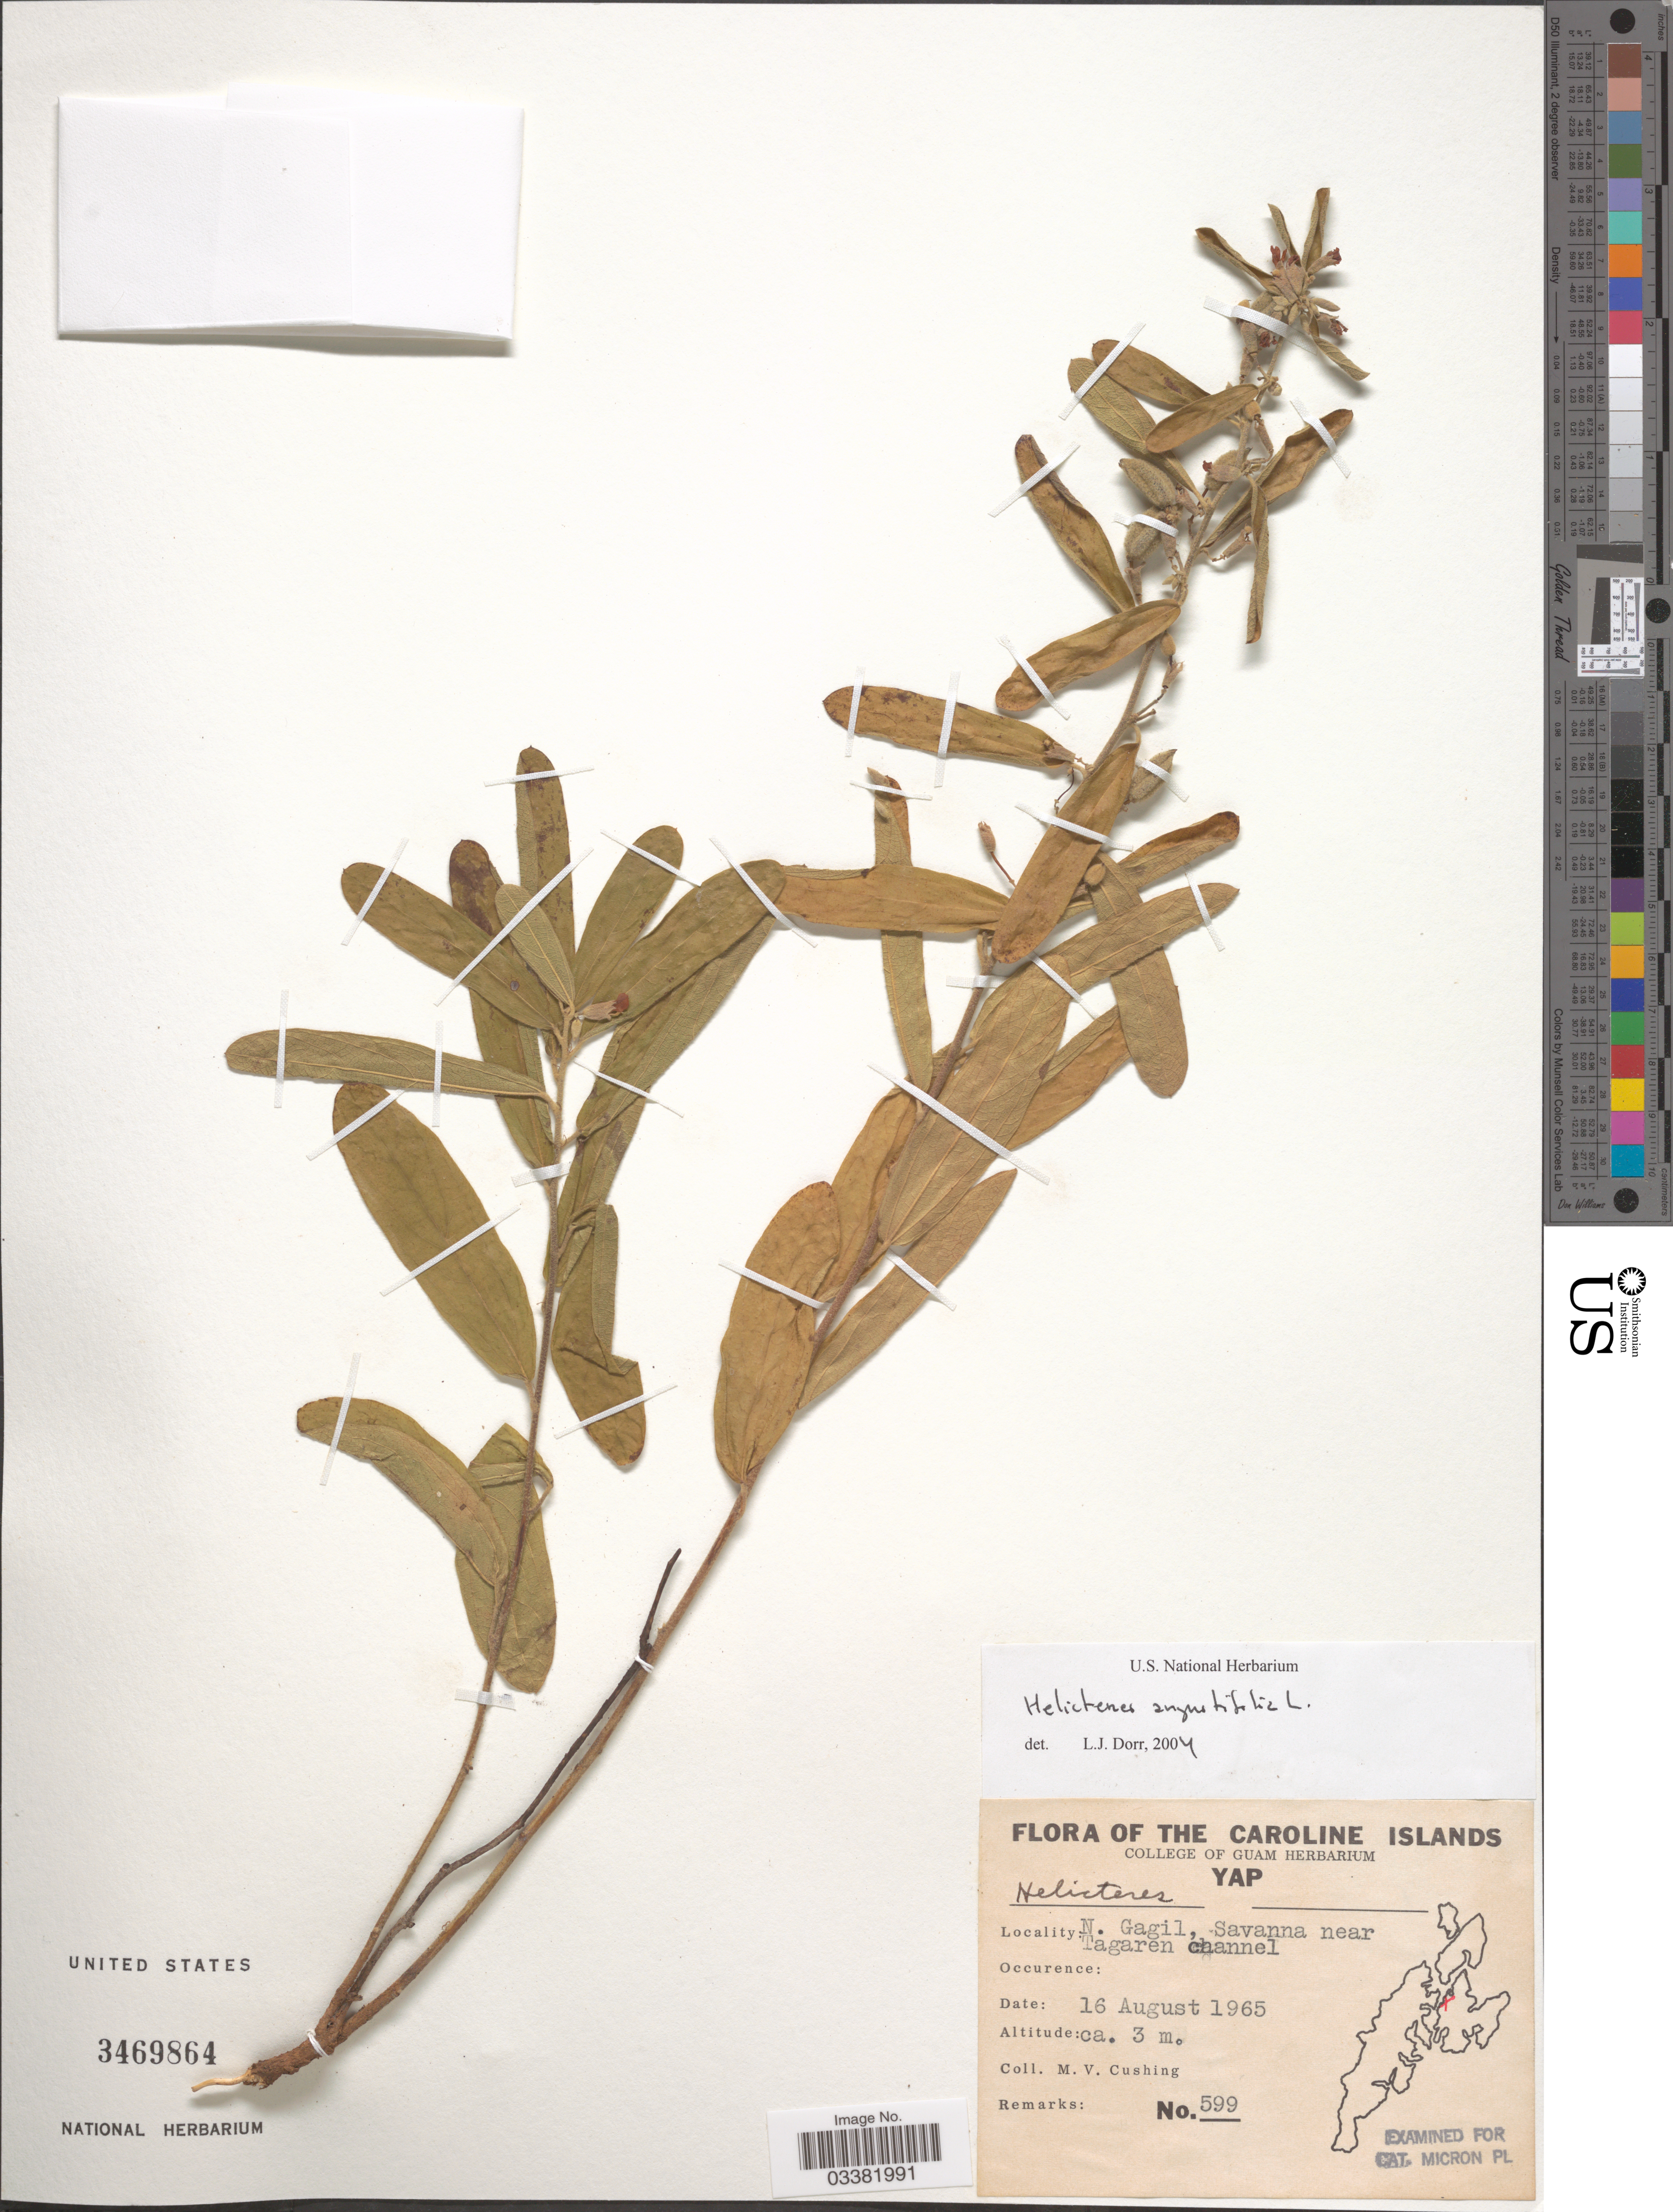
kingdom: Plantae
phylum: Tracheophyta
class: Magnoliopsida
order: Malvales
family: Malvaceae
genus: Helicteres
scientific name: Helicteres angustifolia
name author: L.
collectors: M. V. Cushing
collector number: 599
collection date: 1965-08-16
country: Micronesia, Federated States of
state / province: Yap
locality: The Caroline Islands. N. Gagil, Savanna near Tagaren channel.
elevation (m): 3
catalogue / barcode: US 3469864